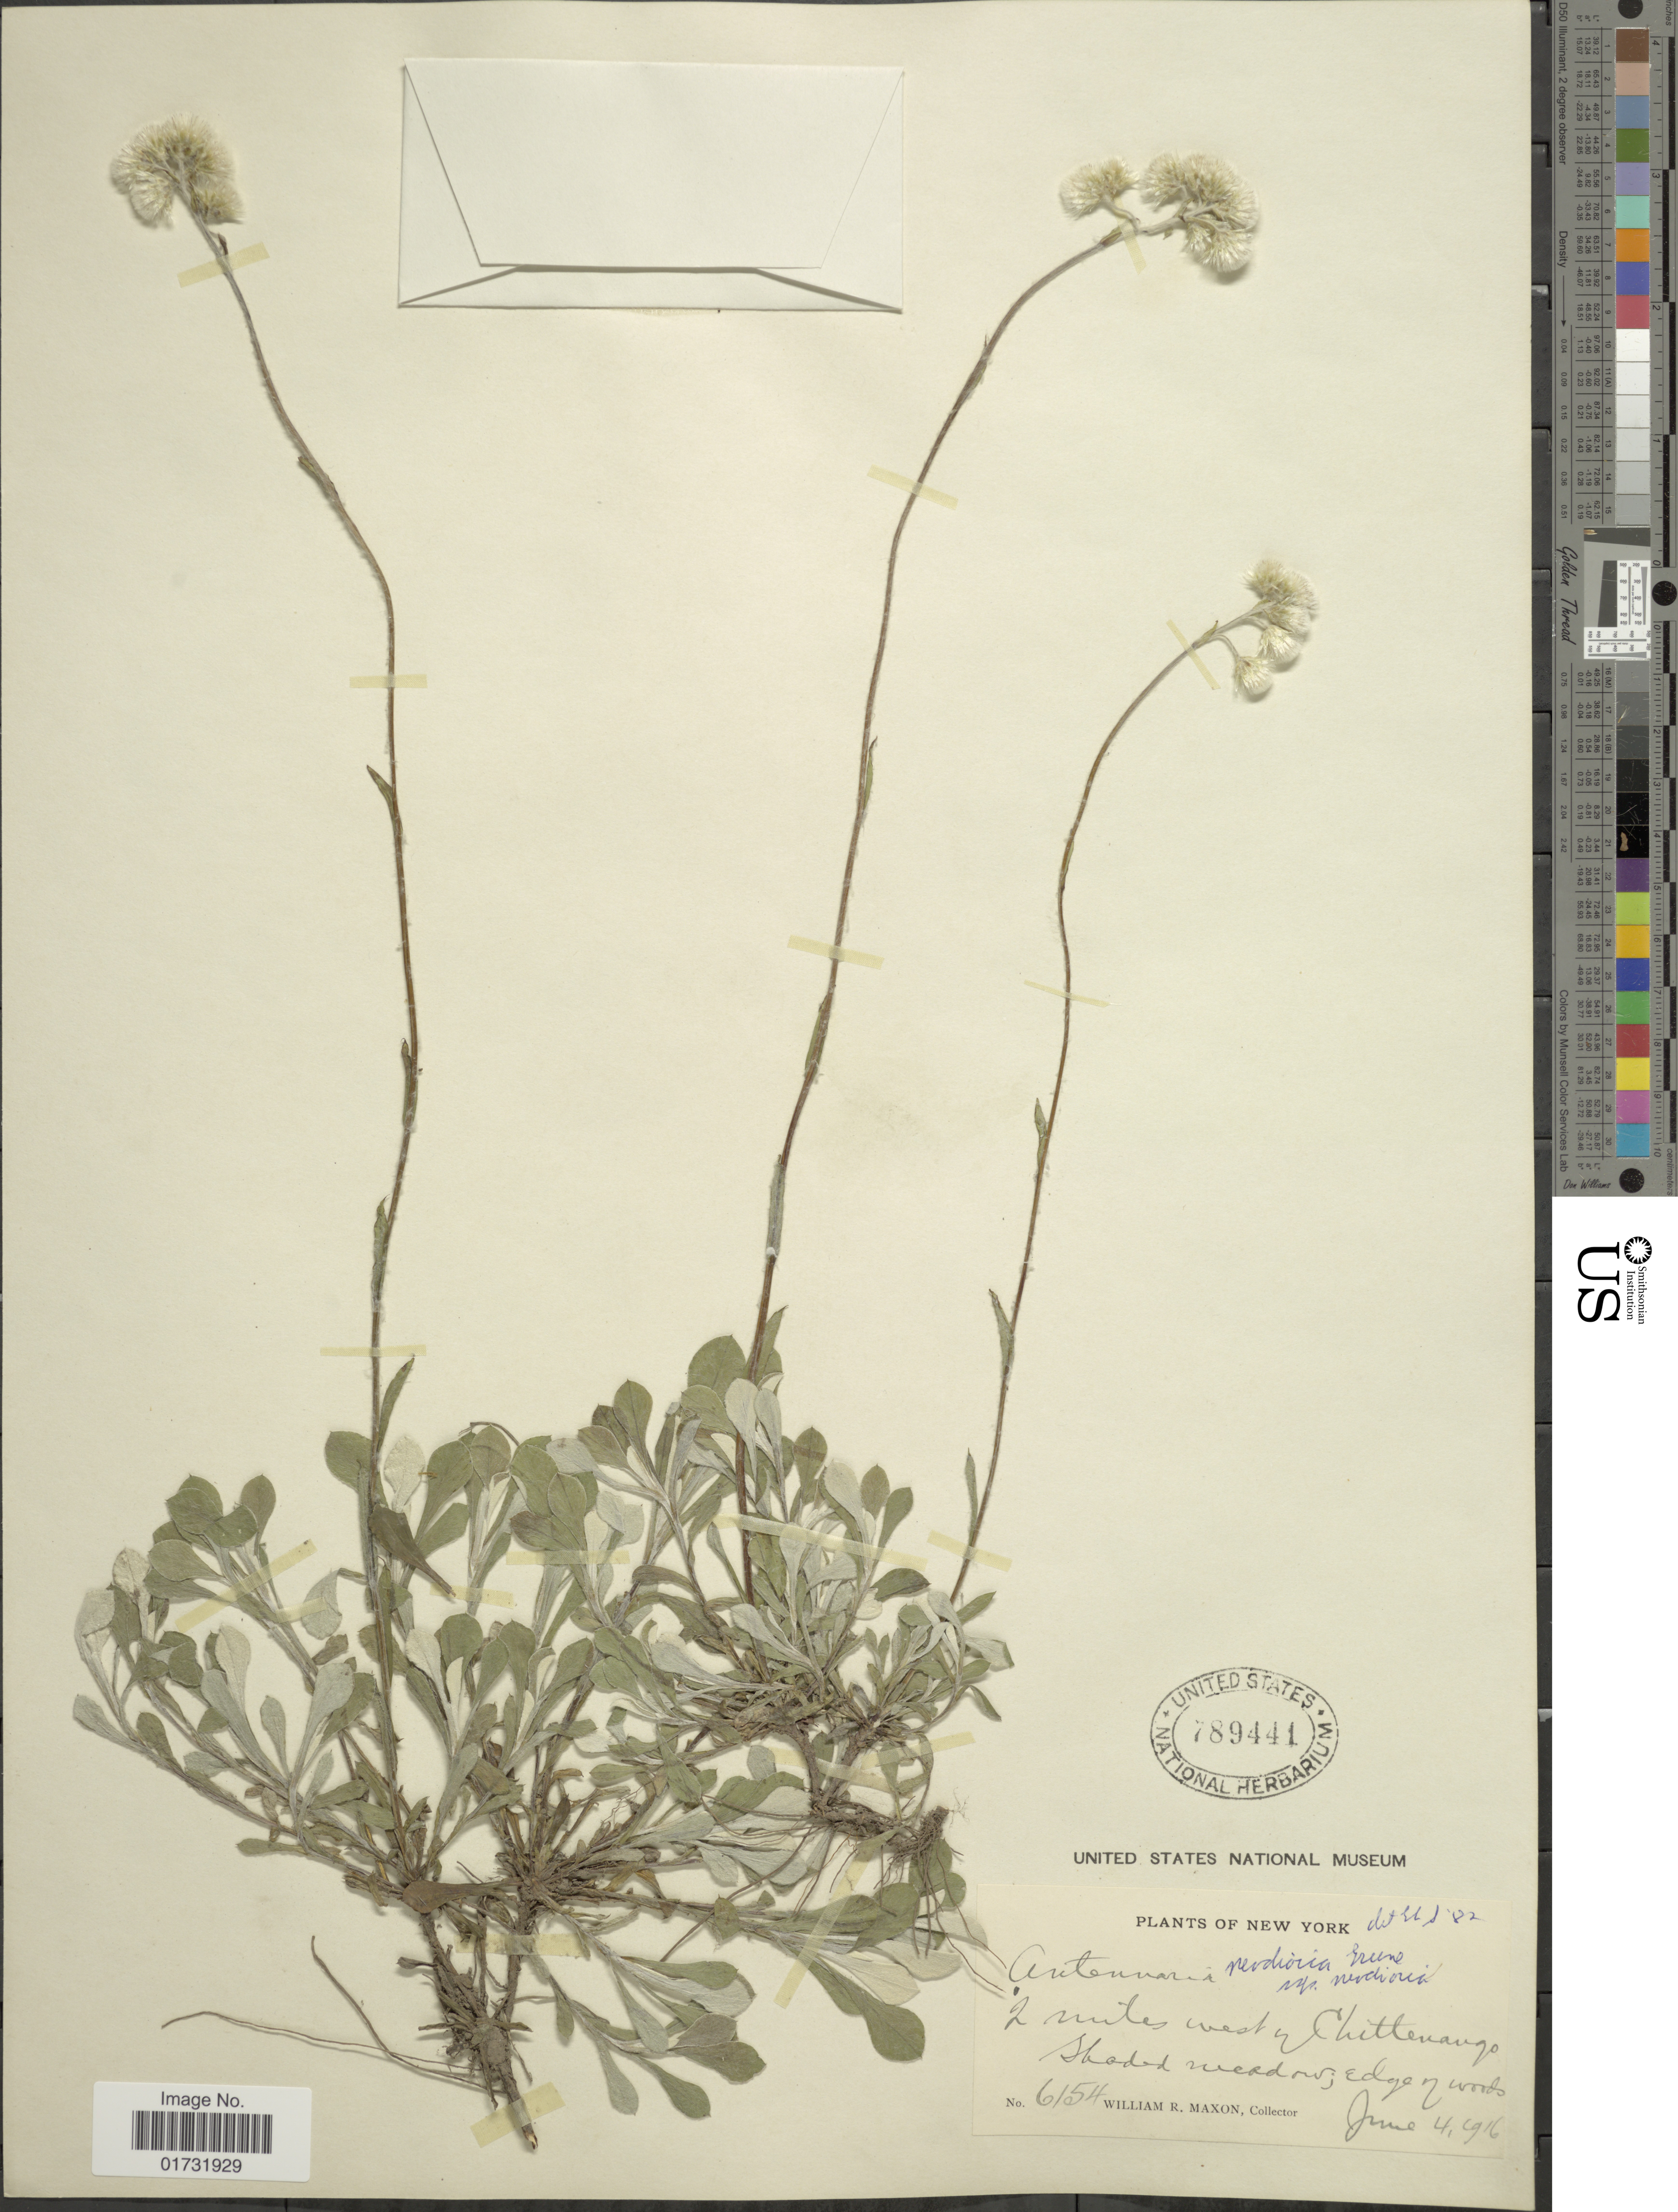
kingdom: Plantae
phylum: Tracheophyta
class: Magnoliopsida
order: Asterales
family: Asteraceae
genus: Antennaria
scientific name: Antennaria neodioica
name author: Greene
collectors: W. R. Maxon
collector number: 6154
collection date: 1916-06-04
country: United States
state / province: New York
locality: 2 miles west of Chittenango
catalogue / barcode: US 789441